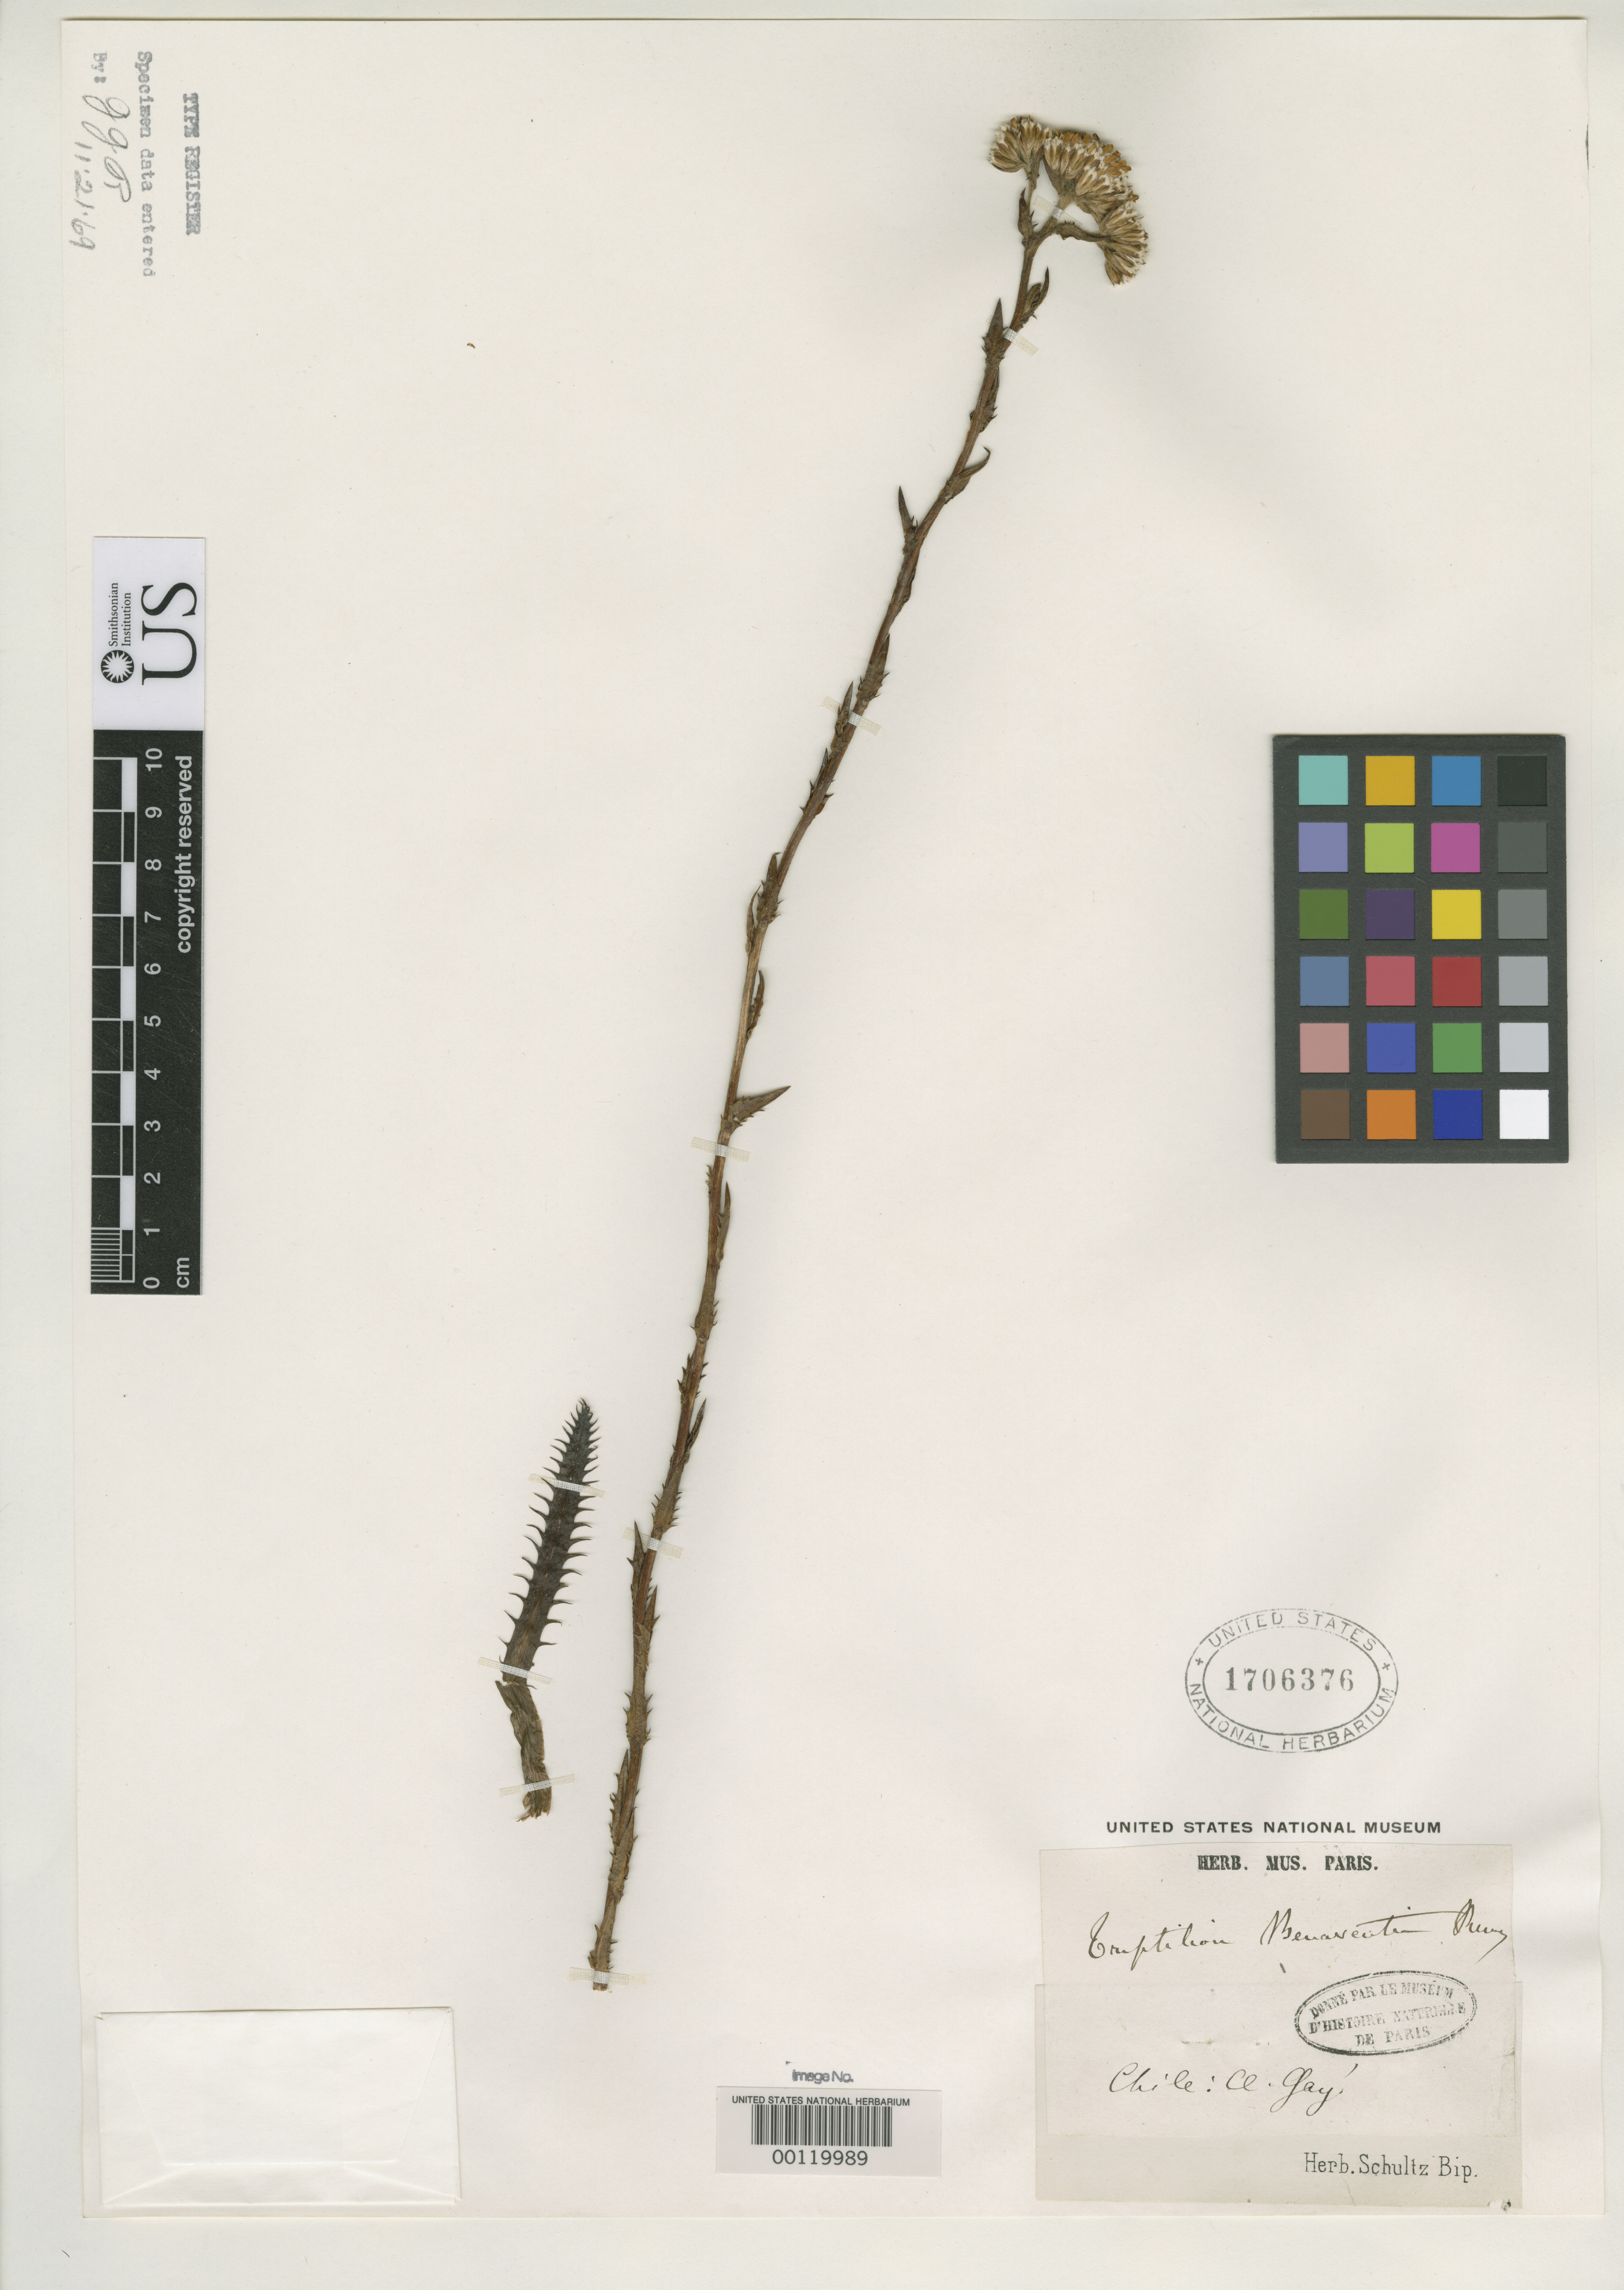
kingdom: Plantae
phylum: Tracheophyta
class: Magnoliopsida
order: Asterales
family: Asteraceae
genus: Triptilion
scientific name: Triptilion benaventii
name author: J. Rémy in Gay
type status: Isotype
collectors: C. Gay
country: Chile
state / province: Bio-Bío (VIII)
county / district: Concepción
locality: Nahuelbuta. Nacimiento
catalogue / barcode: US 1706376